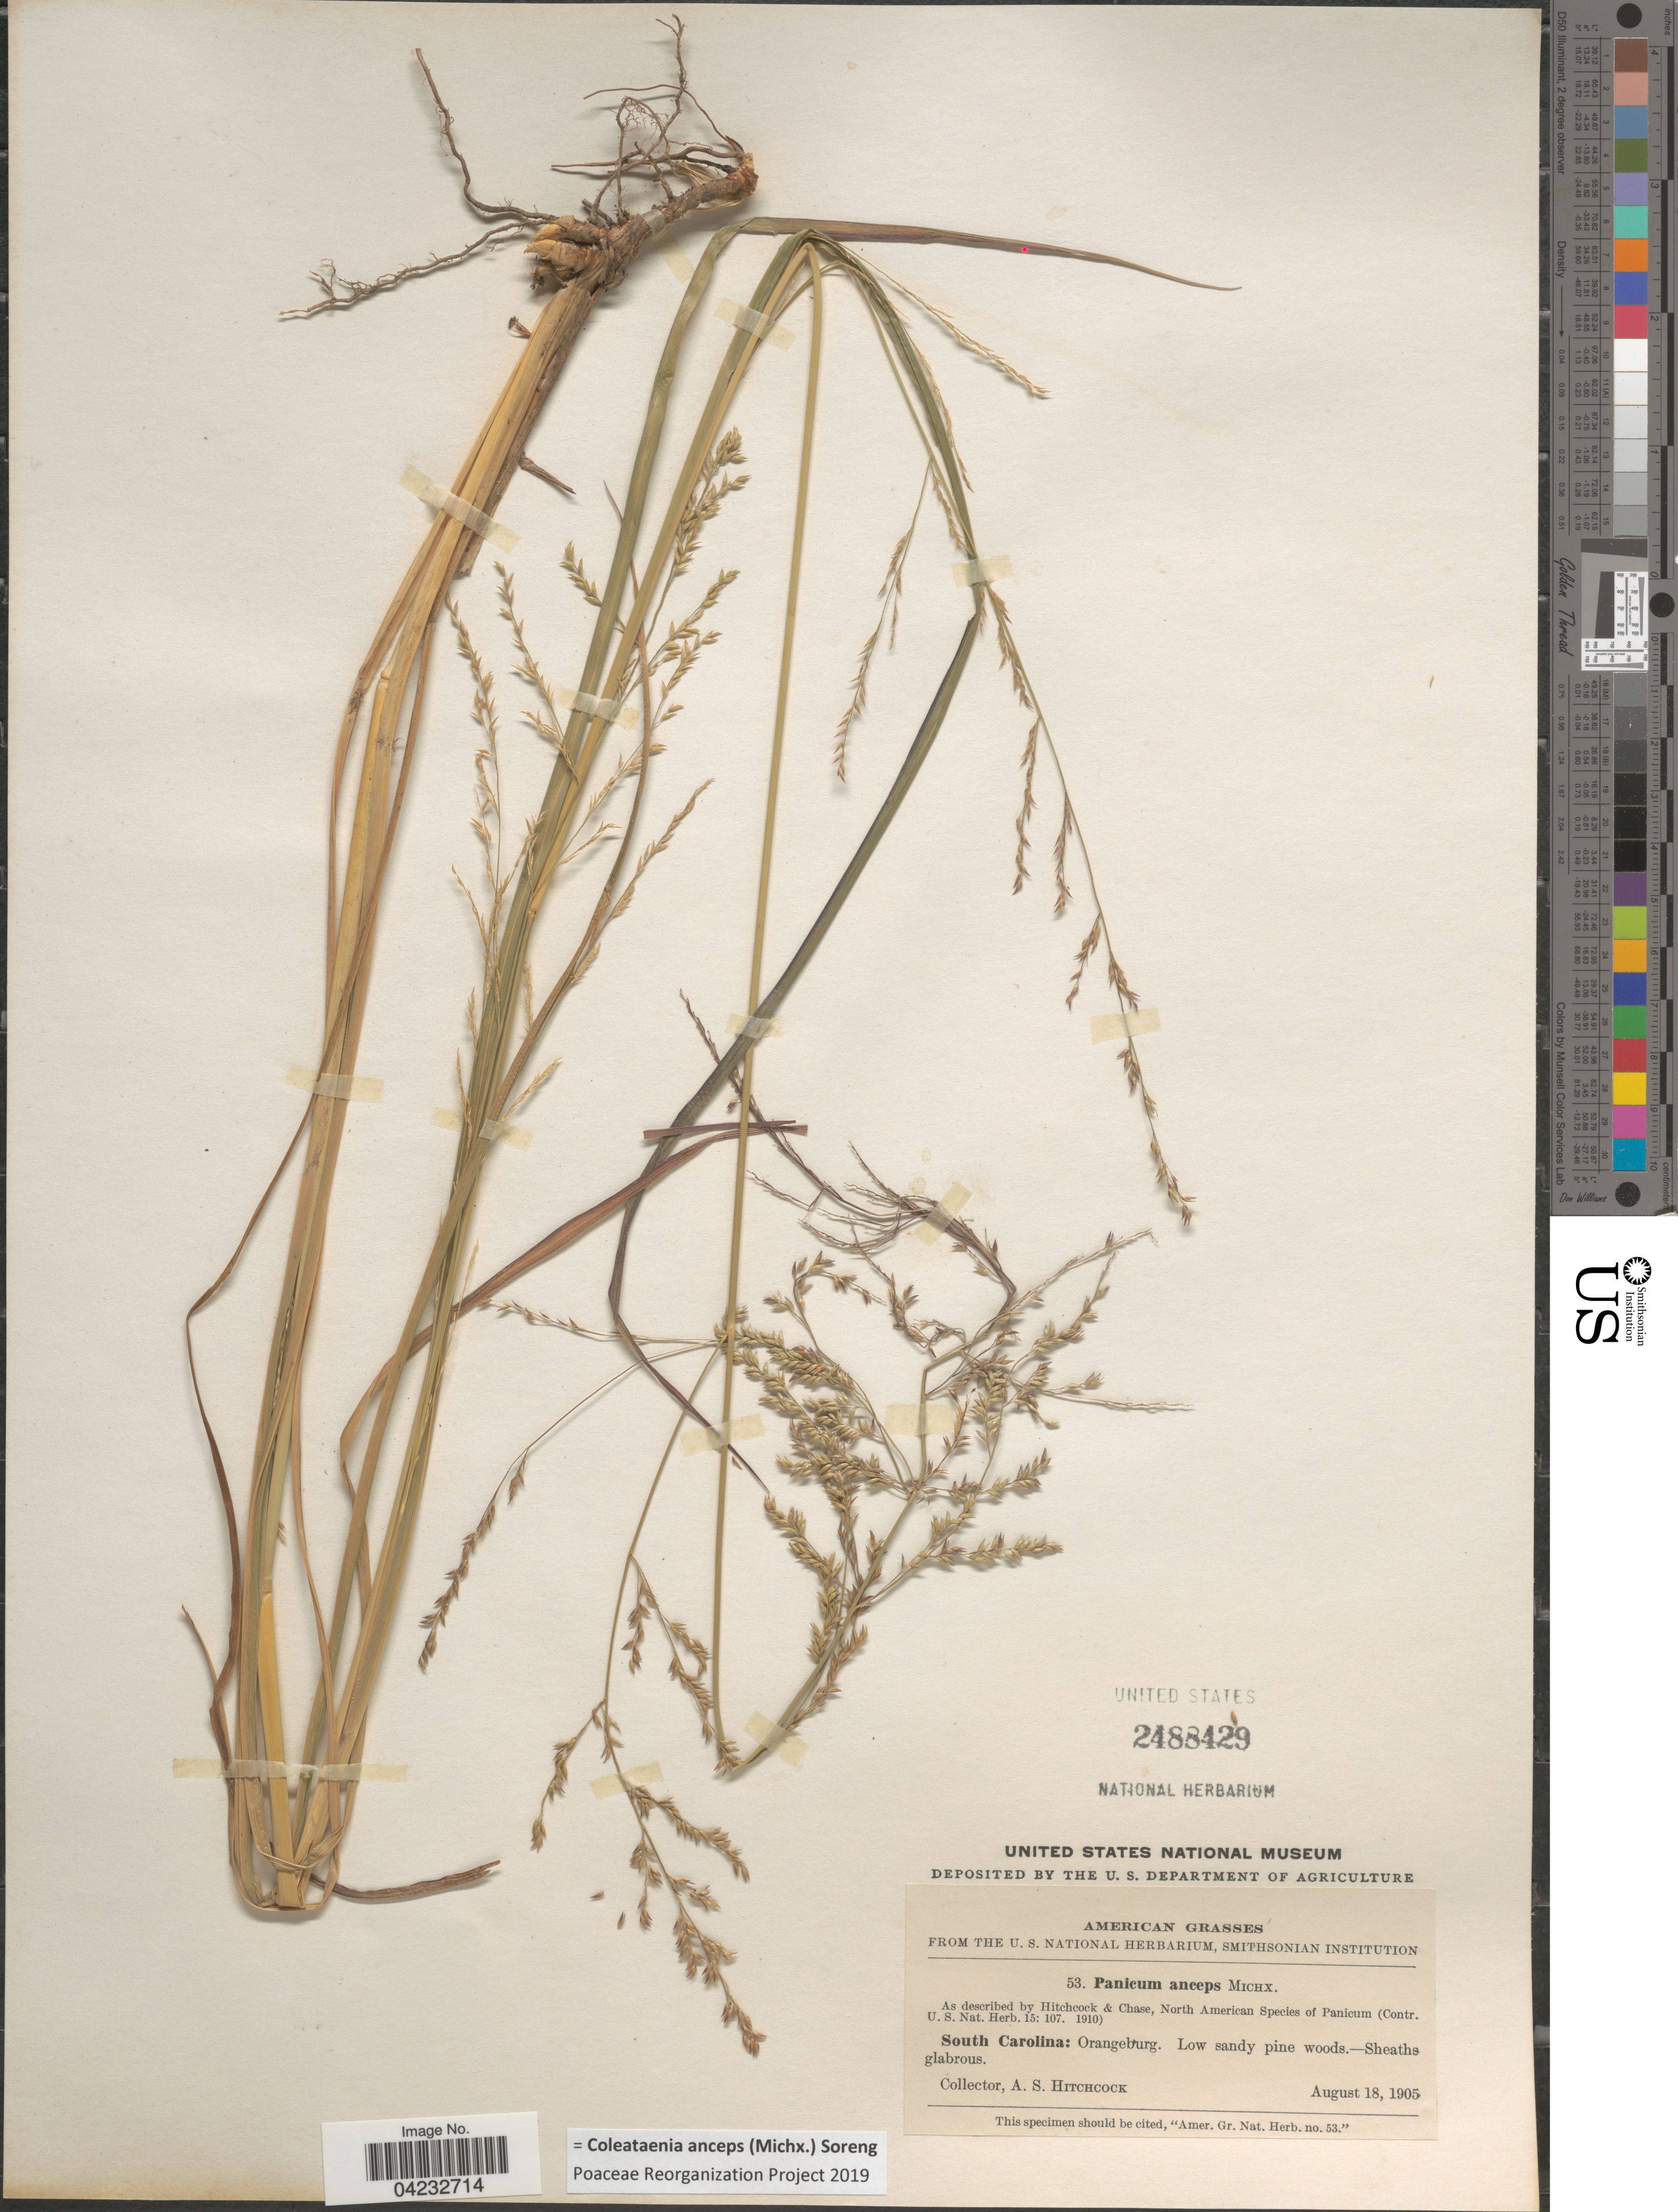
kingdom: Plantae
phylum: Tracheophyta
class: Liliopsida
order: Poales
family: Poaceae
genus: Coleataenia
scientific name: Coleataenia anceps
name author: (Michx.) Soreng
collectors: A. S. Hitchcock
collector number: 53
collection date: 1905-08-18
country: United States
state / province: South Carolina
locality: Orangeburg.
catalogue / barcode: US 2488429